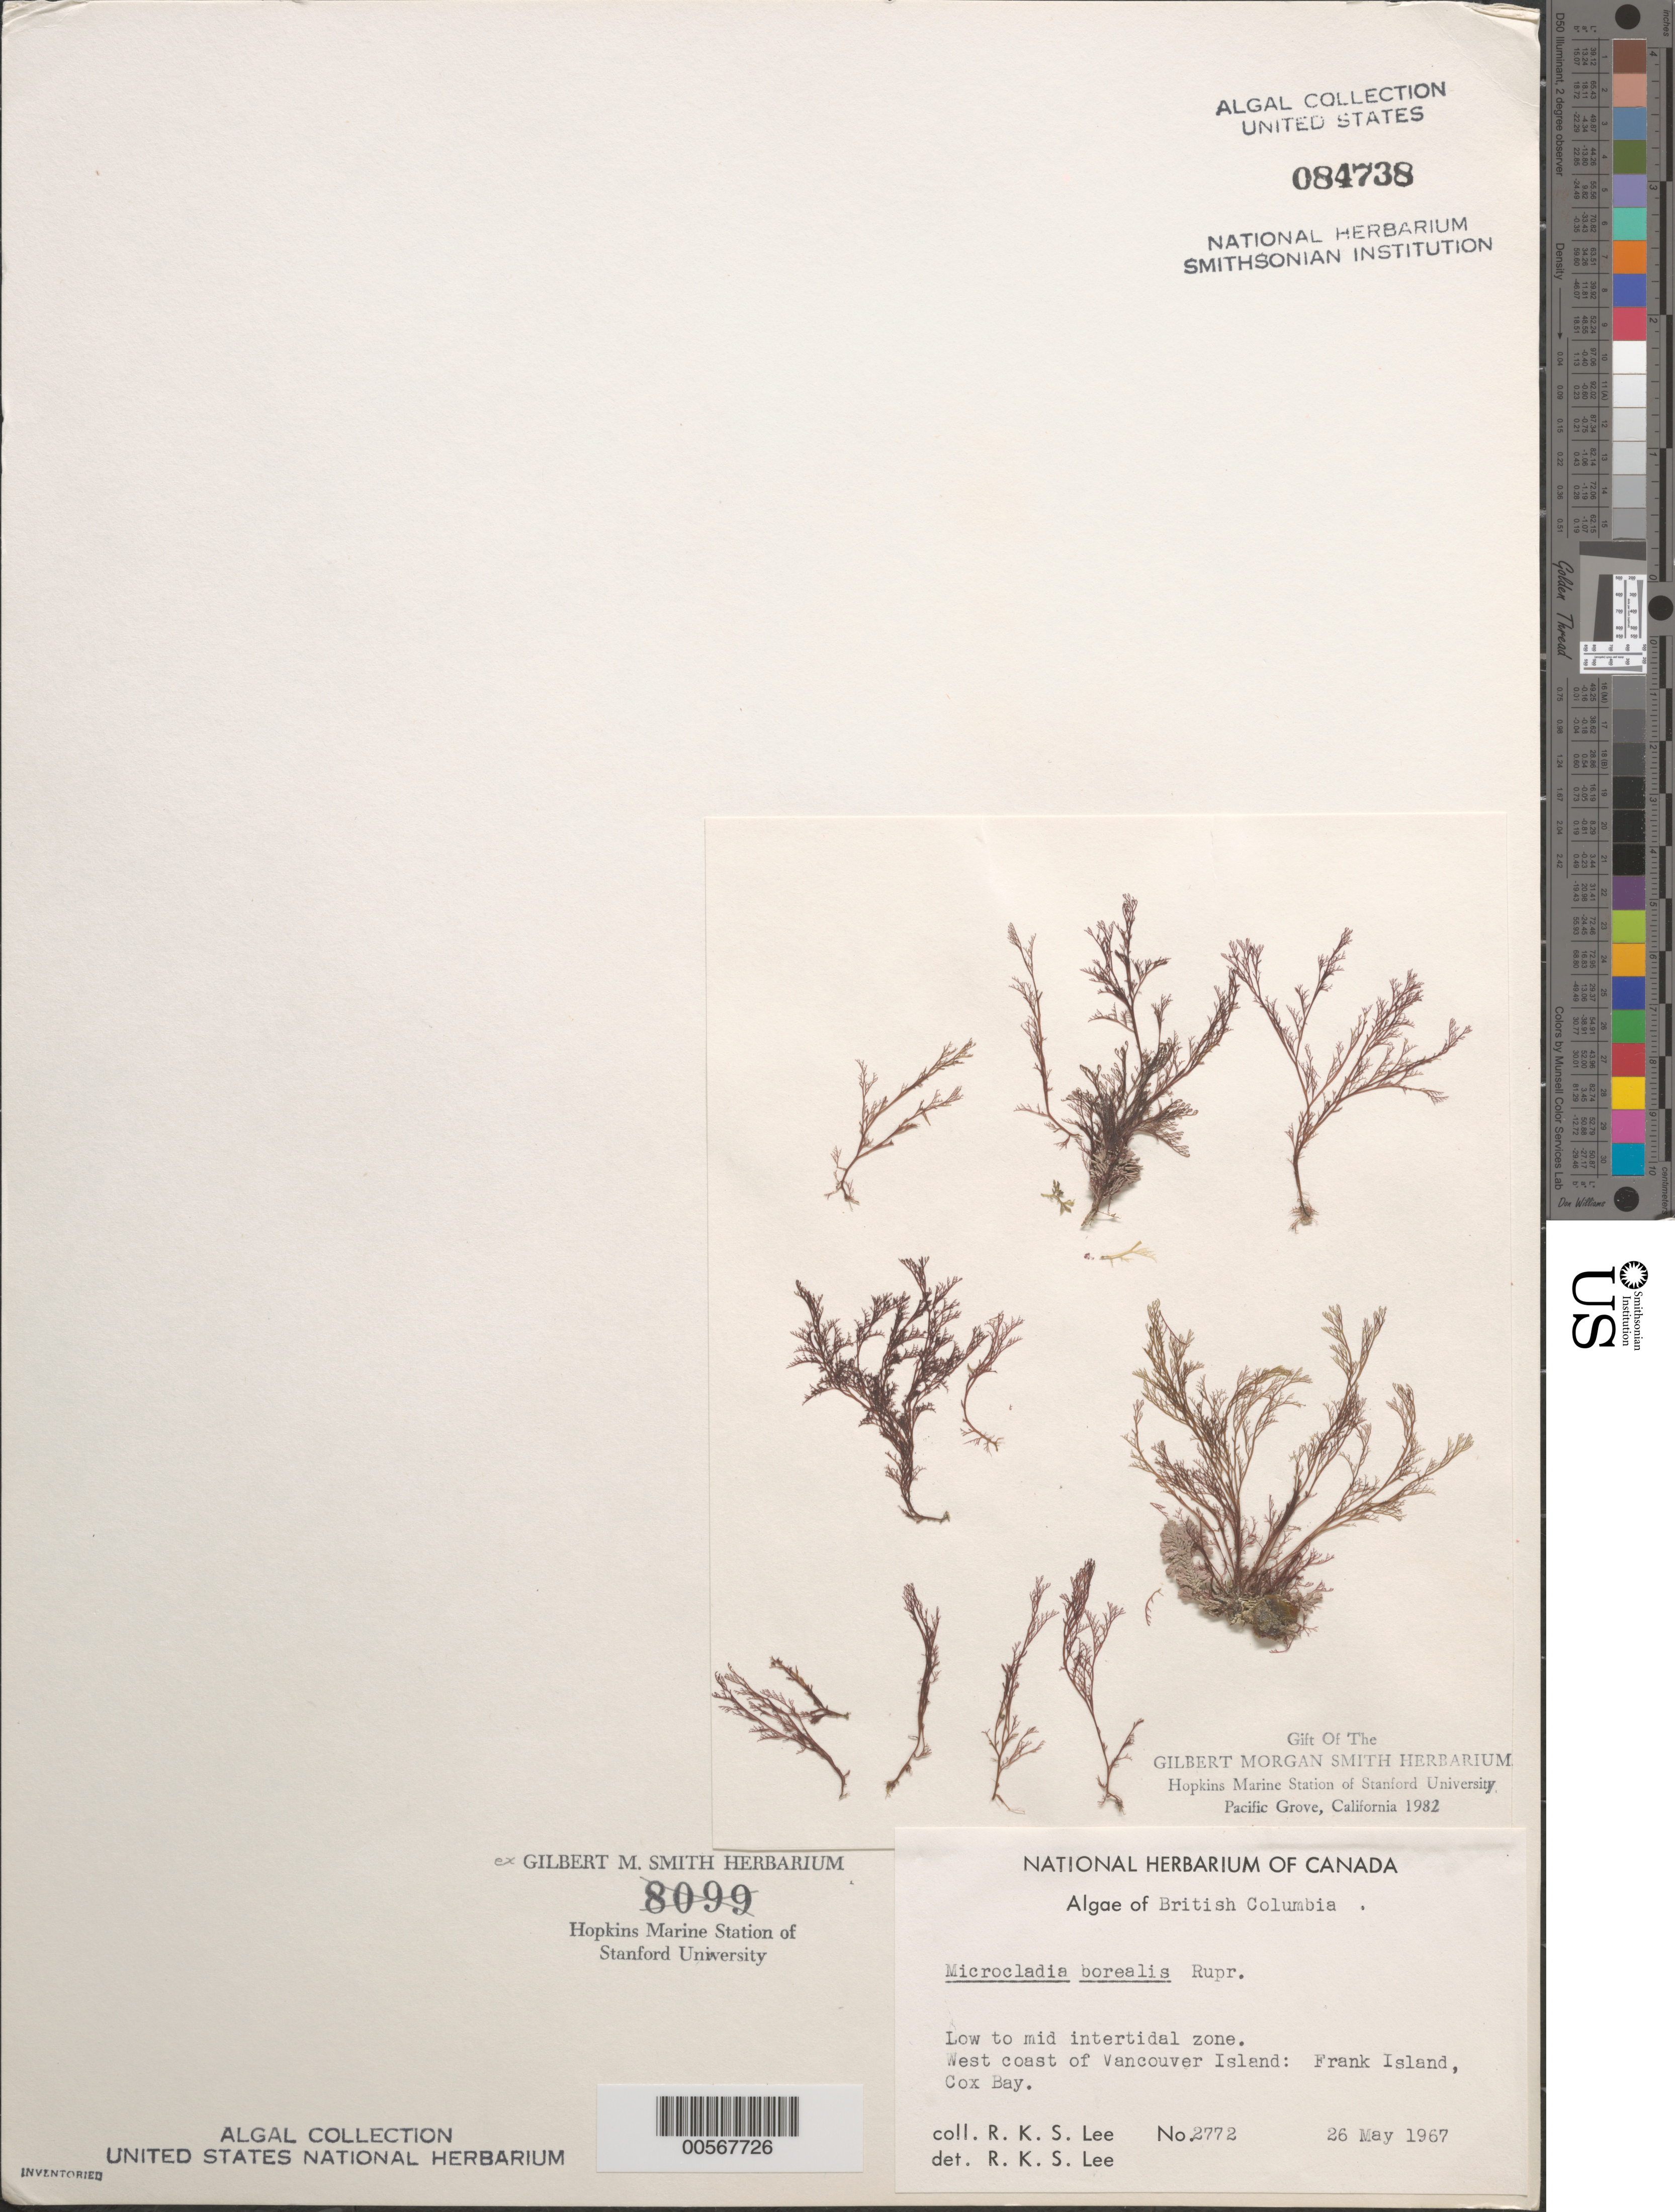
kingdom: Plantae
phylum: Rhodophyta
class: Florideophyceae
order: Ceramiales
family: Ceramiaceae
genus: Microcladia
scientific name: Microcladia borealis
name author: Rupr.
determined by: Lee, R. K. S.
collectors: R. Lee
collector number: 2772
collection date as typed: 26 May 1967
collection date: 1967-05-26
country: Canada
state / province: British Columbia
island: Frank Island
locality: Cox Bay, Vancouver Island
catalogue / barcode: US 84738